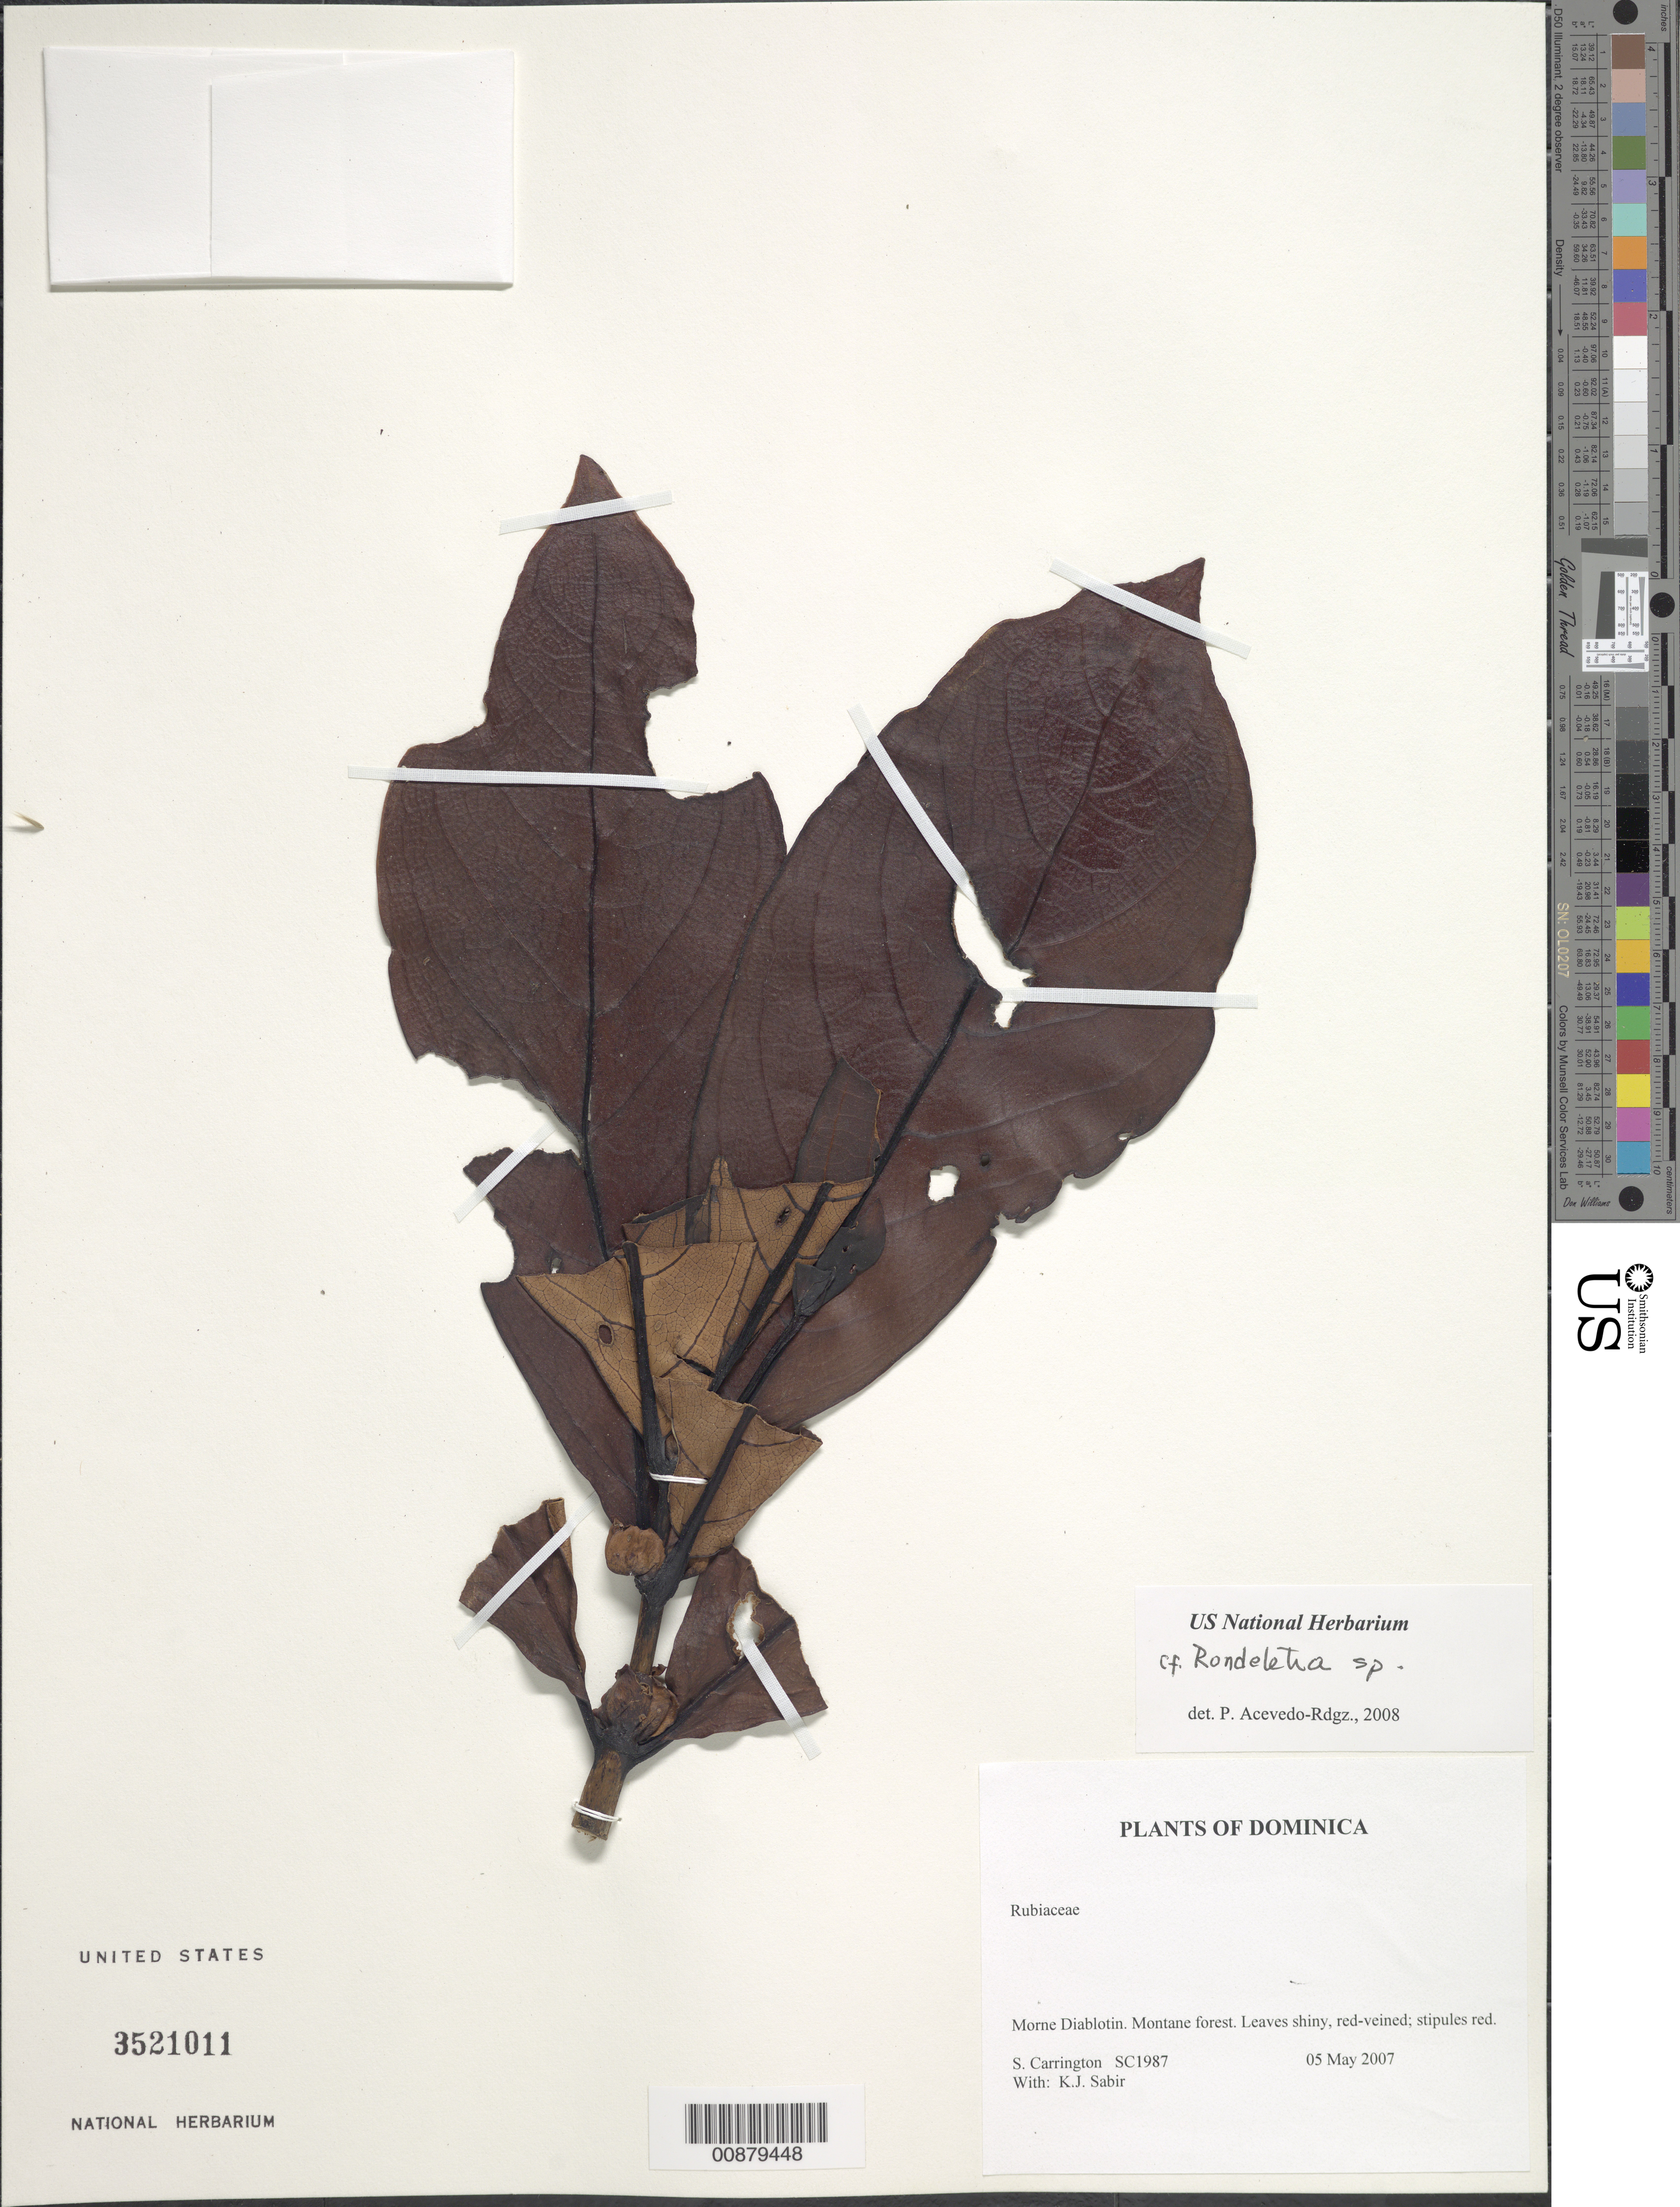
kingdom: Plantae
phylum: Tracheophyta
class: Magnoliopsida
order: Gentianales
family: Rubiaceae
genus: Rondeletia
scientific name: Rondeletia sp.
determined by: Acevedo-Rodríguez, P., (BOT), Smithsonian Institution - National Museum of Natural History (UNITED STATES)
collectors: C. M. S. Carrington & K. Sabir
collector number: SC 1987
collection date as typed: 05 May 2007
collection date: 2007-05-05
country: Dominica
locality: Morne Diablotin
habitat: Montane forest.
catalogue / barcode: US 3521011